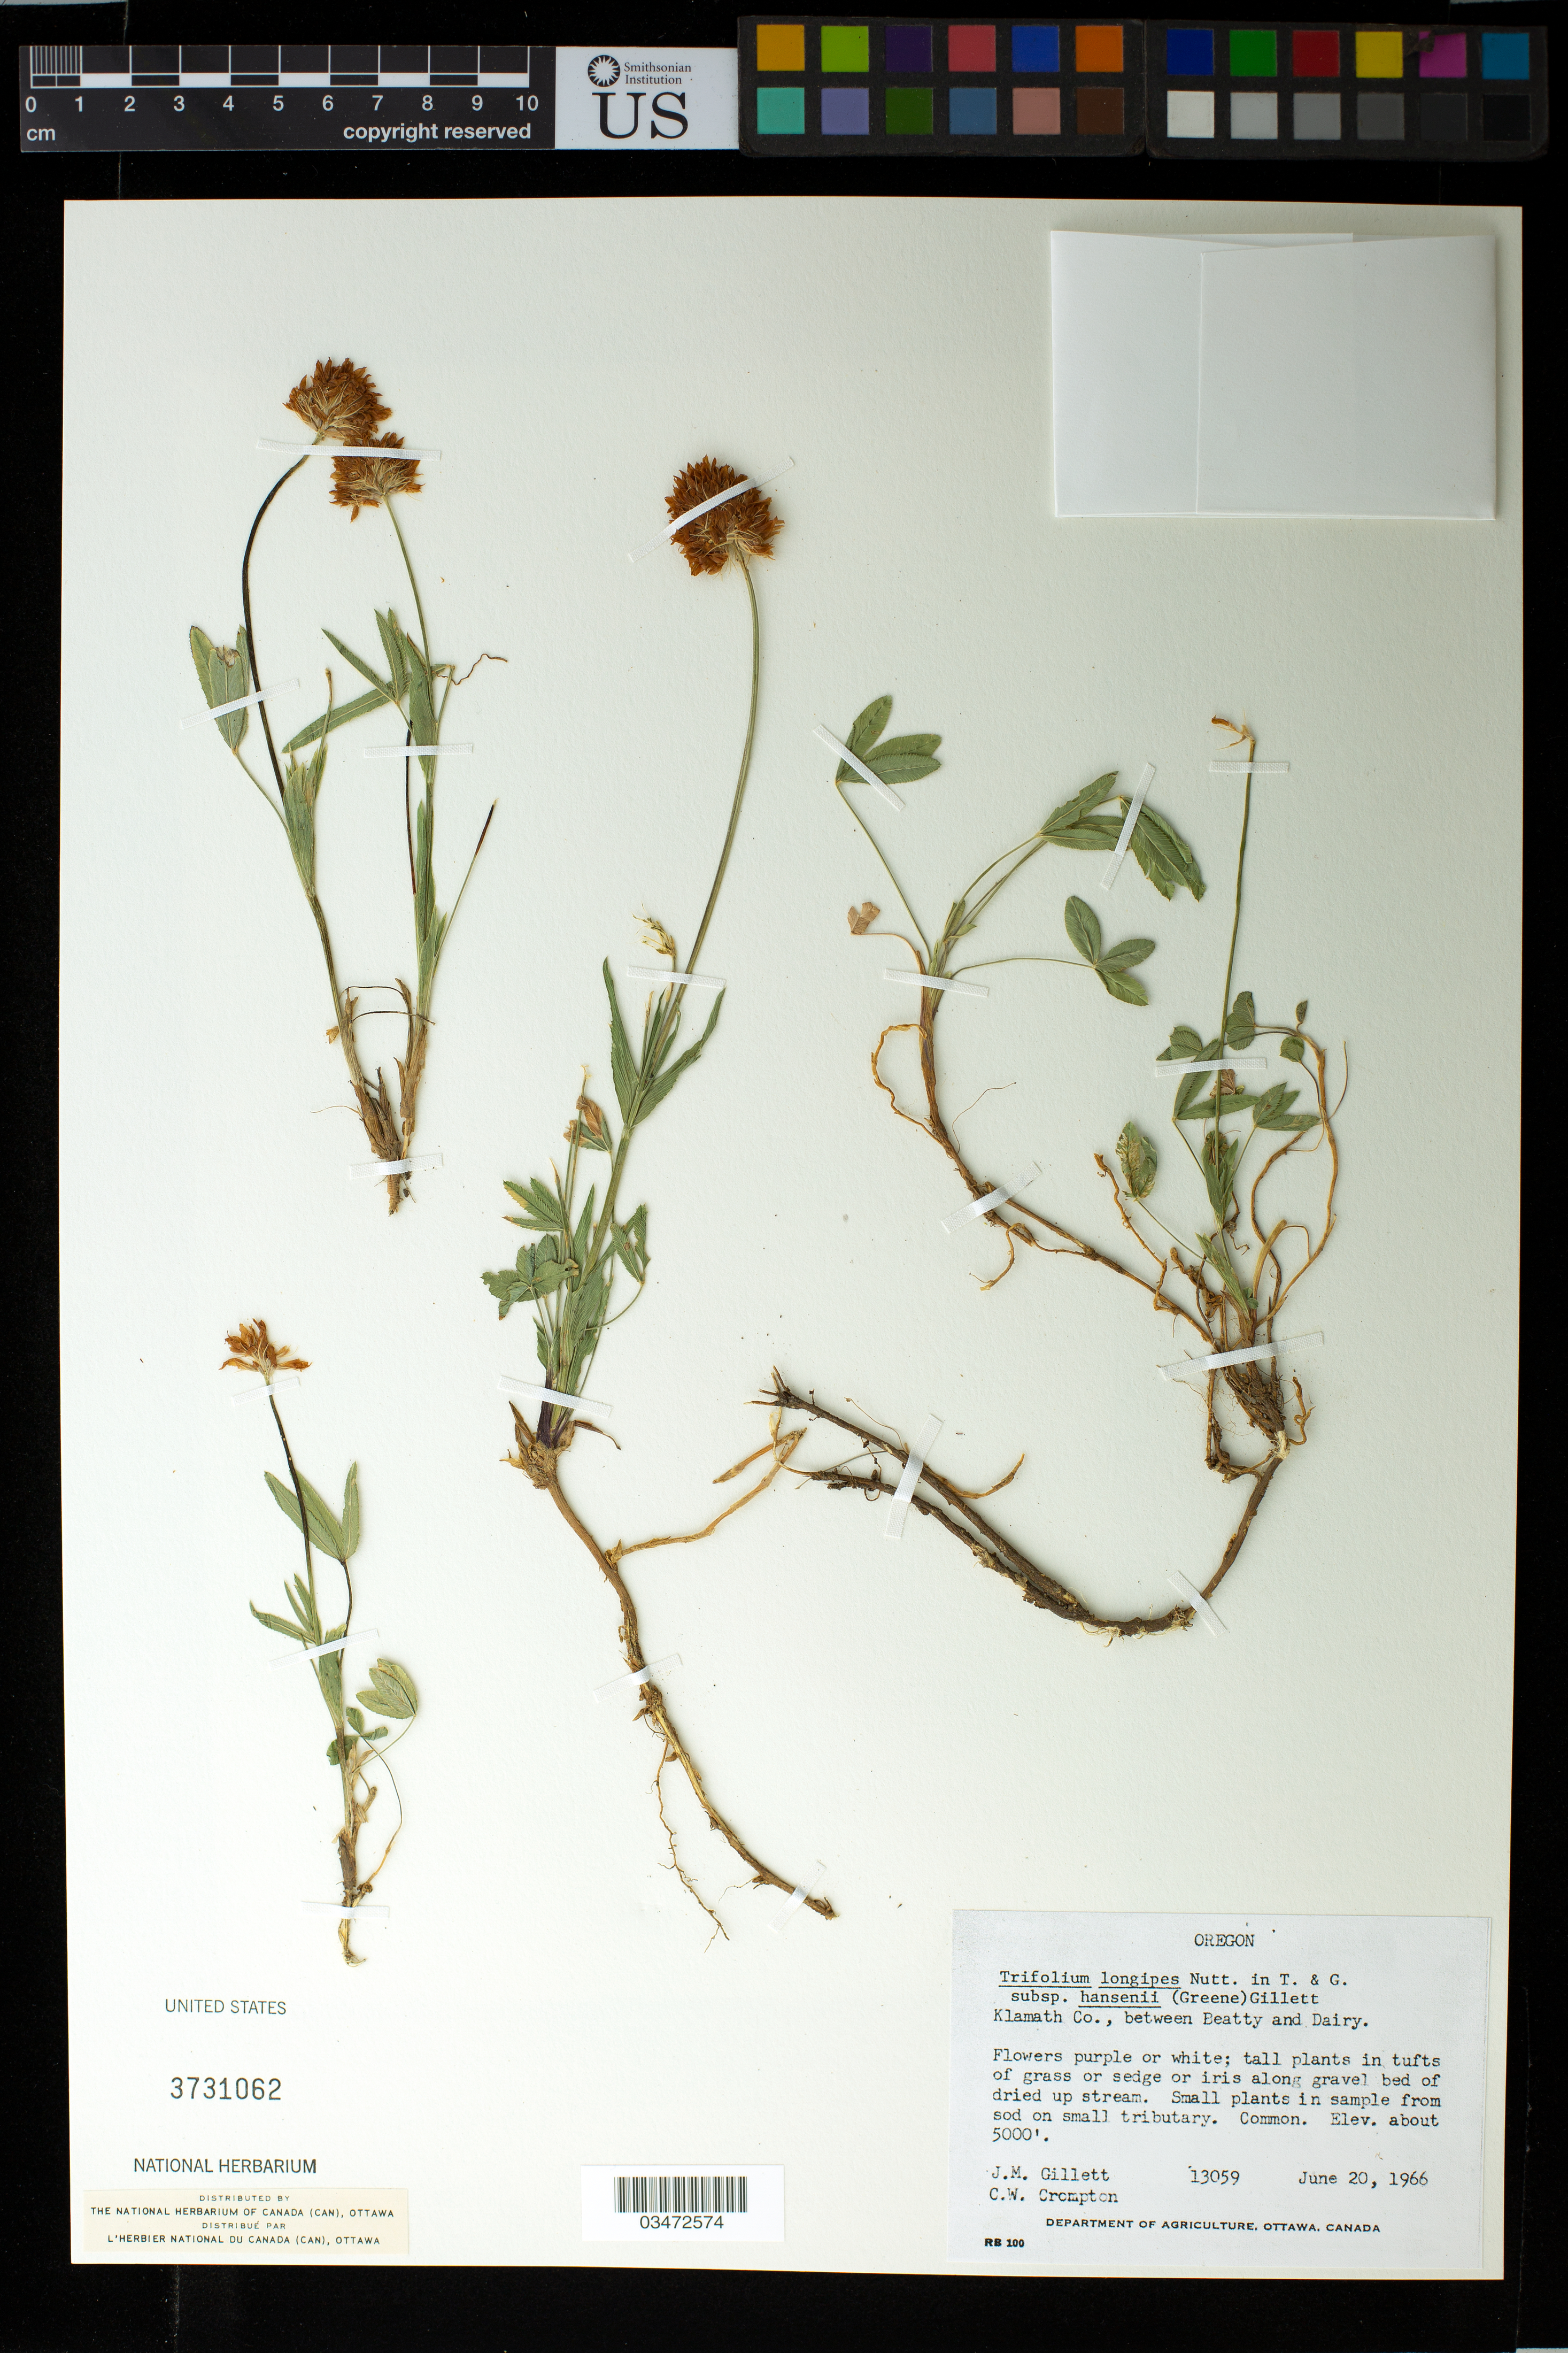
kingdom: Plantae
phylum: Tracheophyta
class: Magnoliopsida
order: Fabales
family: Fabaceae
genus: Trifolium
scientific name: Trifolium longipes subsp. hansenii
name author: (Greene) J.M. Gillett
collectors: J. M. Gillett & C. W. Crompton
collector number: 13059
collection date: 1966-06-20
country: United States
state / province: Oregon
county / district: Klamath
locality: Klamath Co., between Beatty and Dairy.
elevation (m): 1524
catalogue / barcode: US 3731062